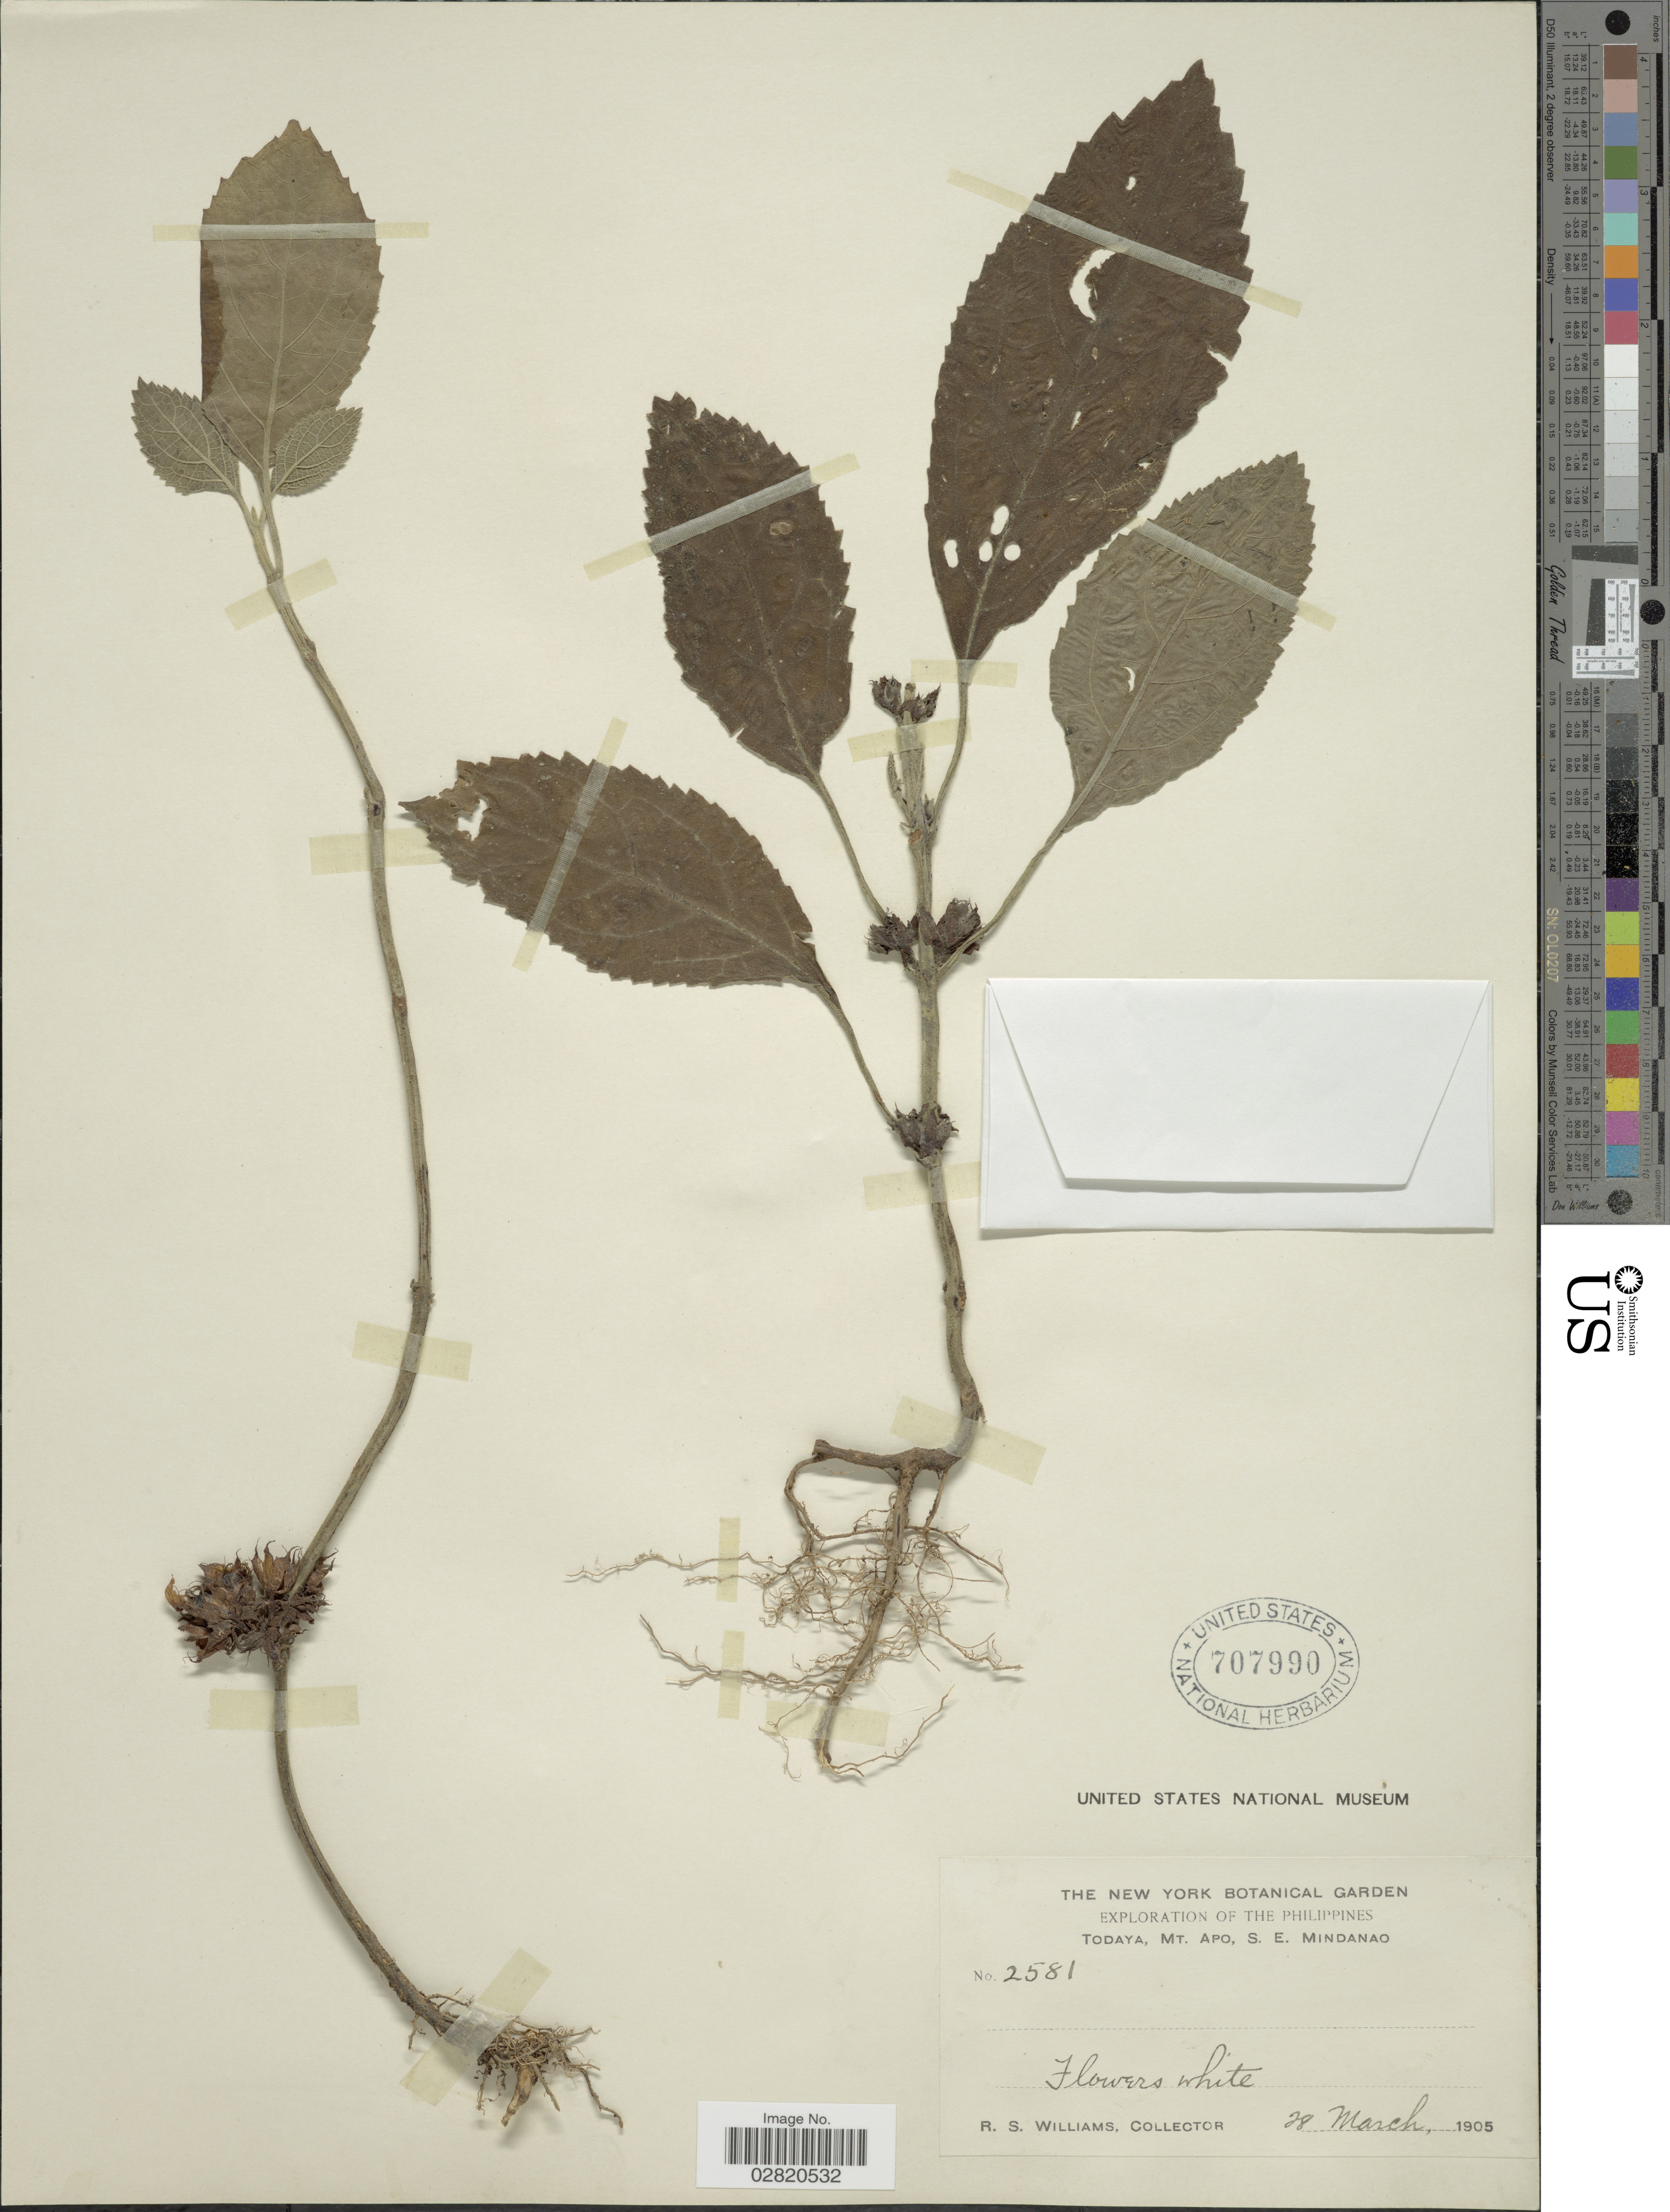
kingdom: Plantae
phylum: Tracheophyta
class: Magnoliopsida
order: Lamiales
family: Lamiaceae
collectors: R. S. Williams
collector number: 2581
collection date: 1905-03-28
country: Philippines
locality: Todaya, Mt. Apo, S.E. Mindanao.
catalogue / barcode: US 707990